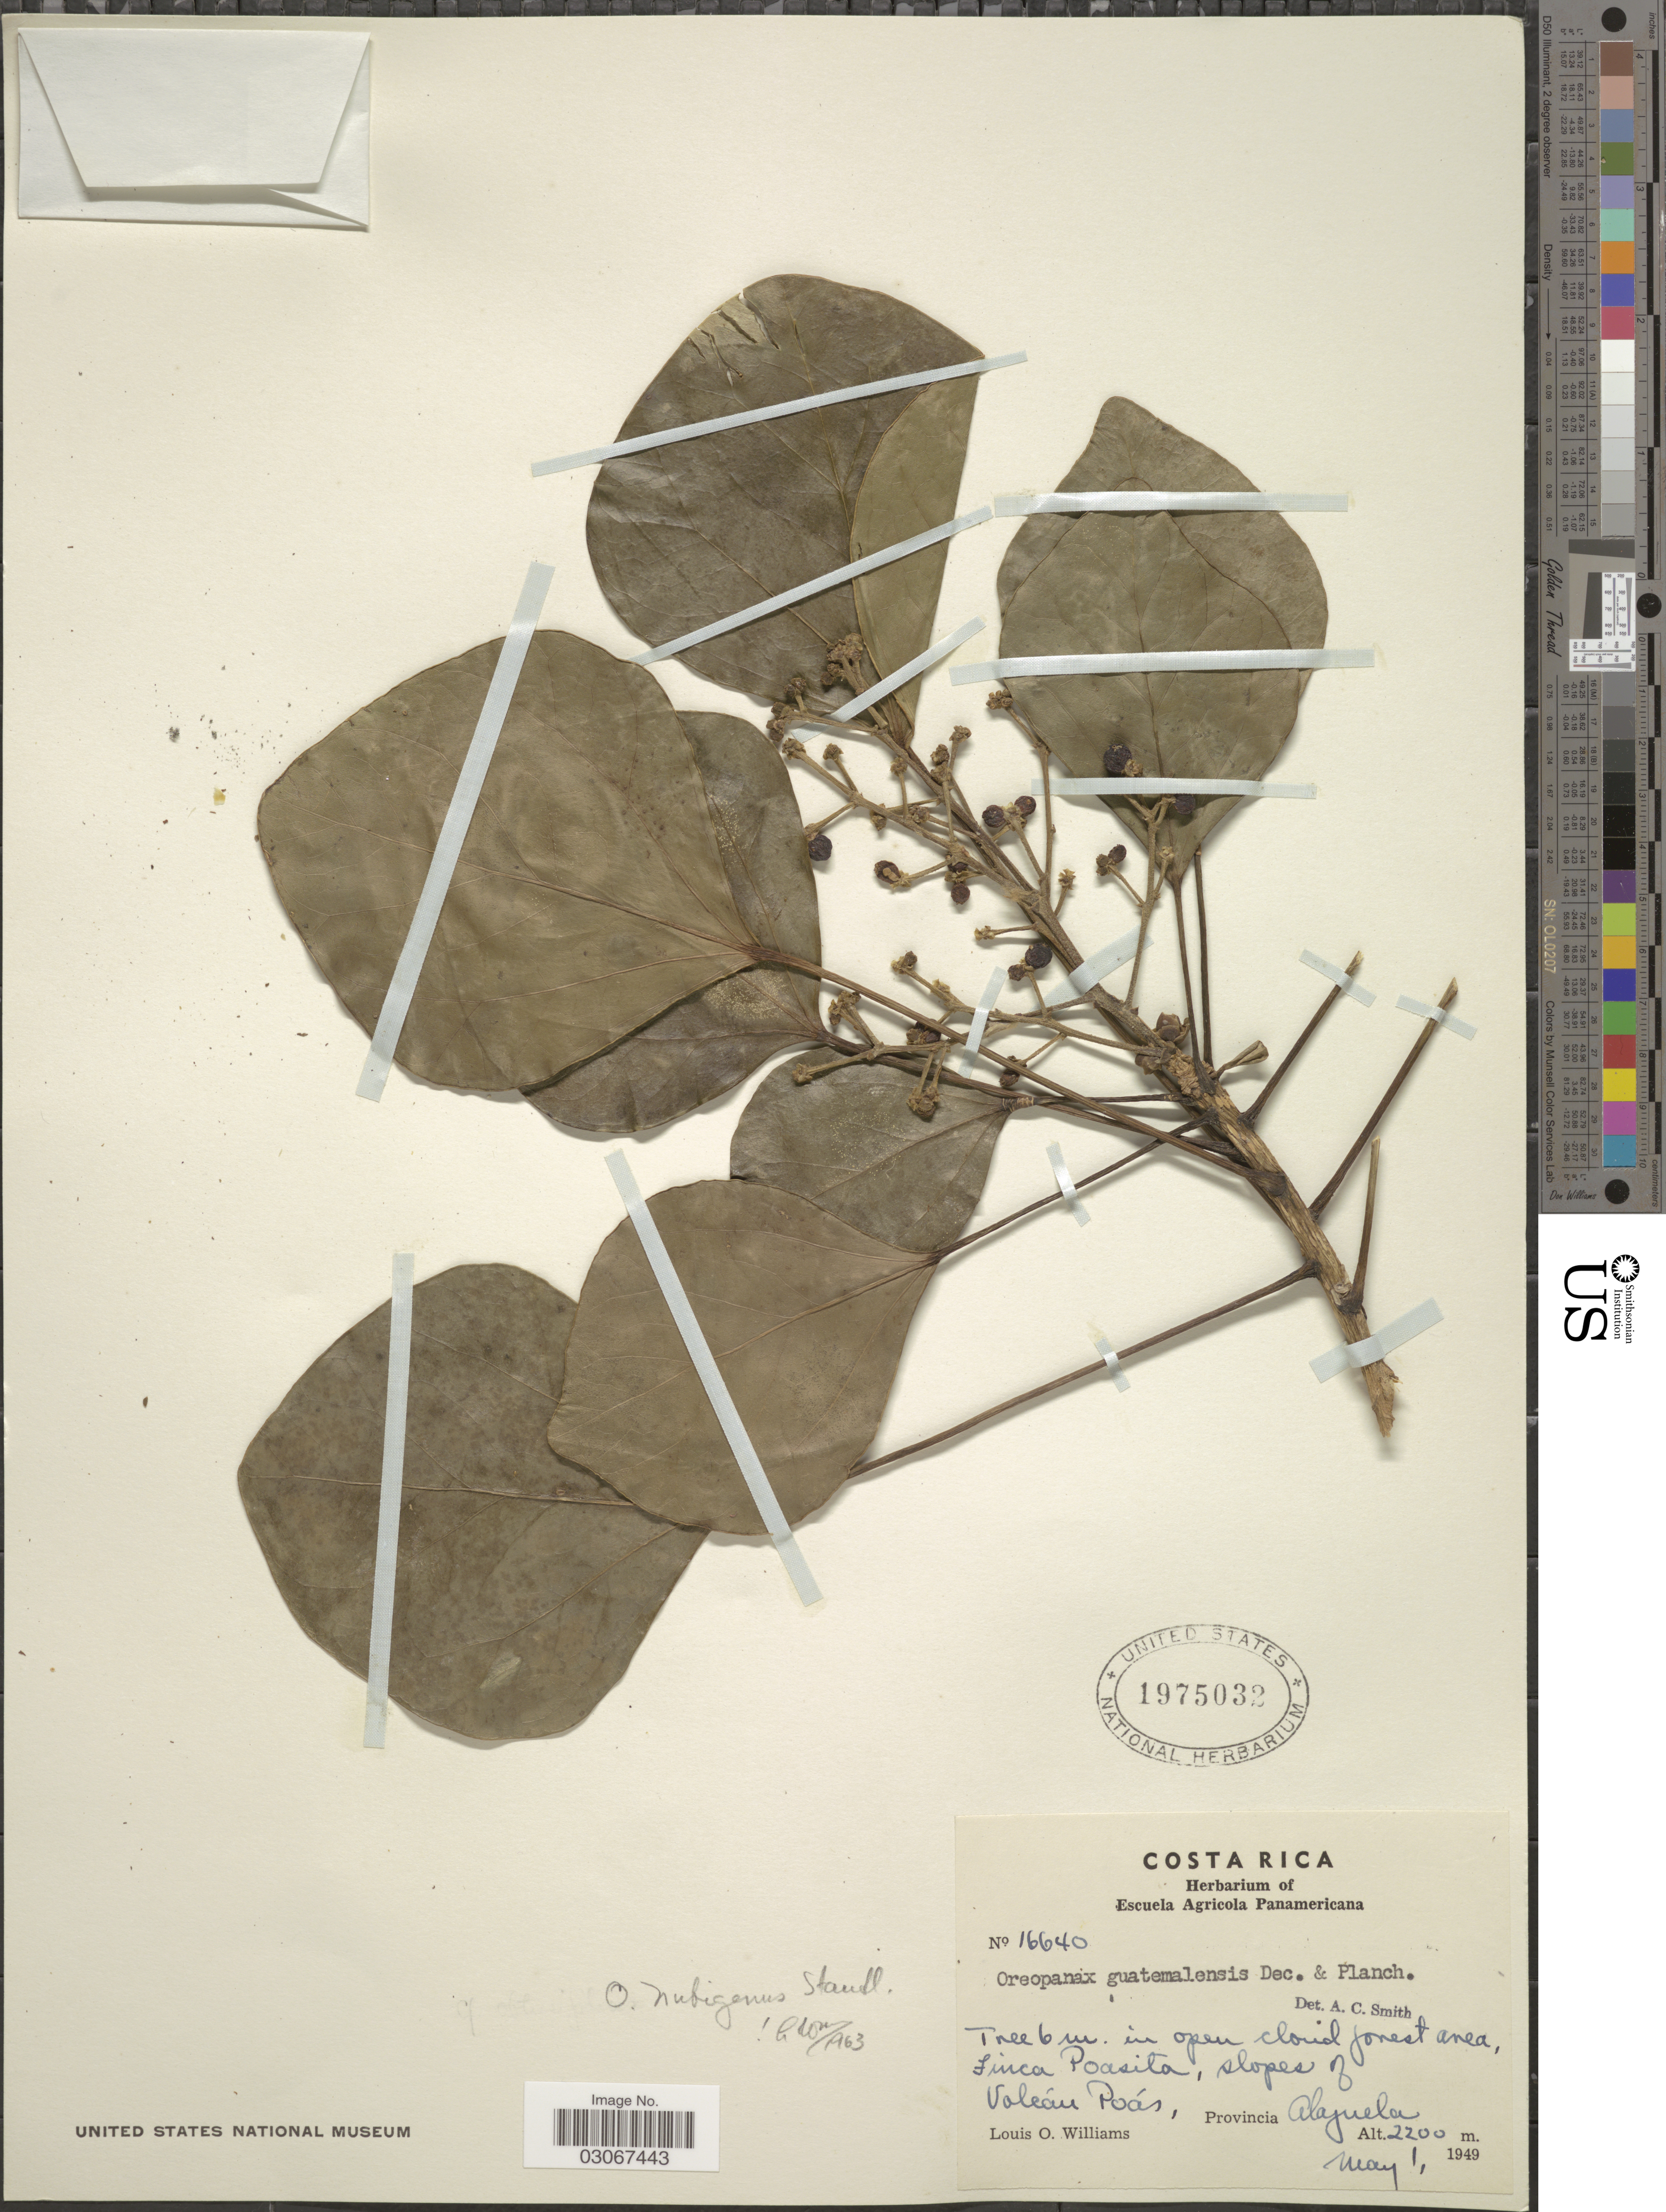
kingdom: Plantae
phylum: Tracheophyta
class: Magnoliopsida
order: Apiales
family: Araliaceae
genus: Oreopanax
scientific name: Oreopanax nubigenus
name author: Standl.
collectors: L. O. Williams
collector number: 16640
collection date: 1949-05-01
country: Costa Rica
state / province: Alajuela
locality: Finca Poasita, slopes of Volcán Poás.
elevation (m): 2200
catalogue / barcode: US 1975032